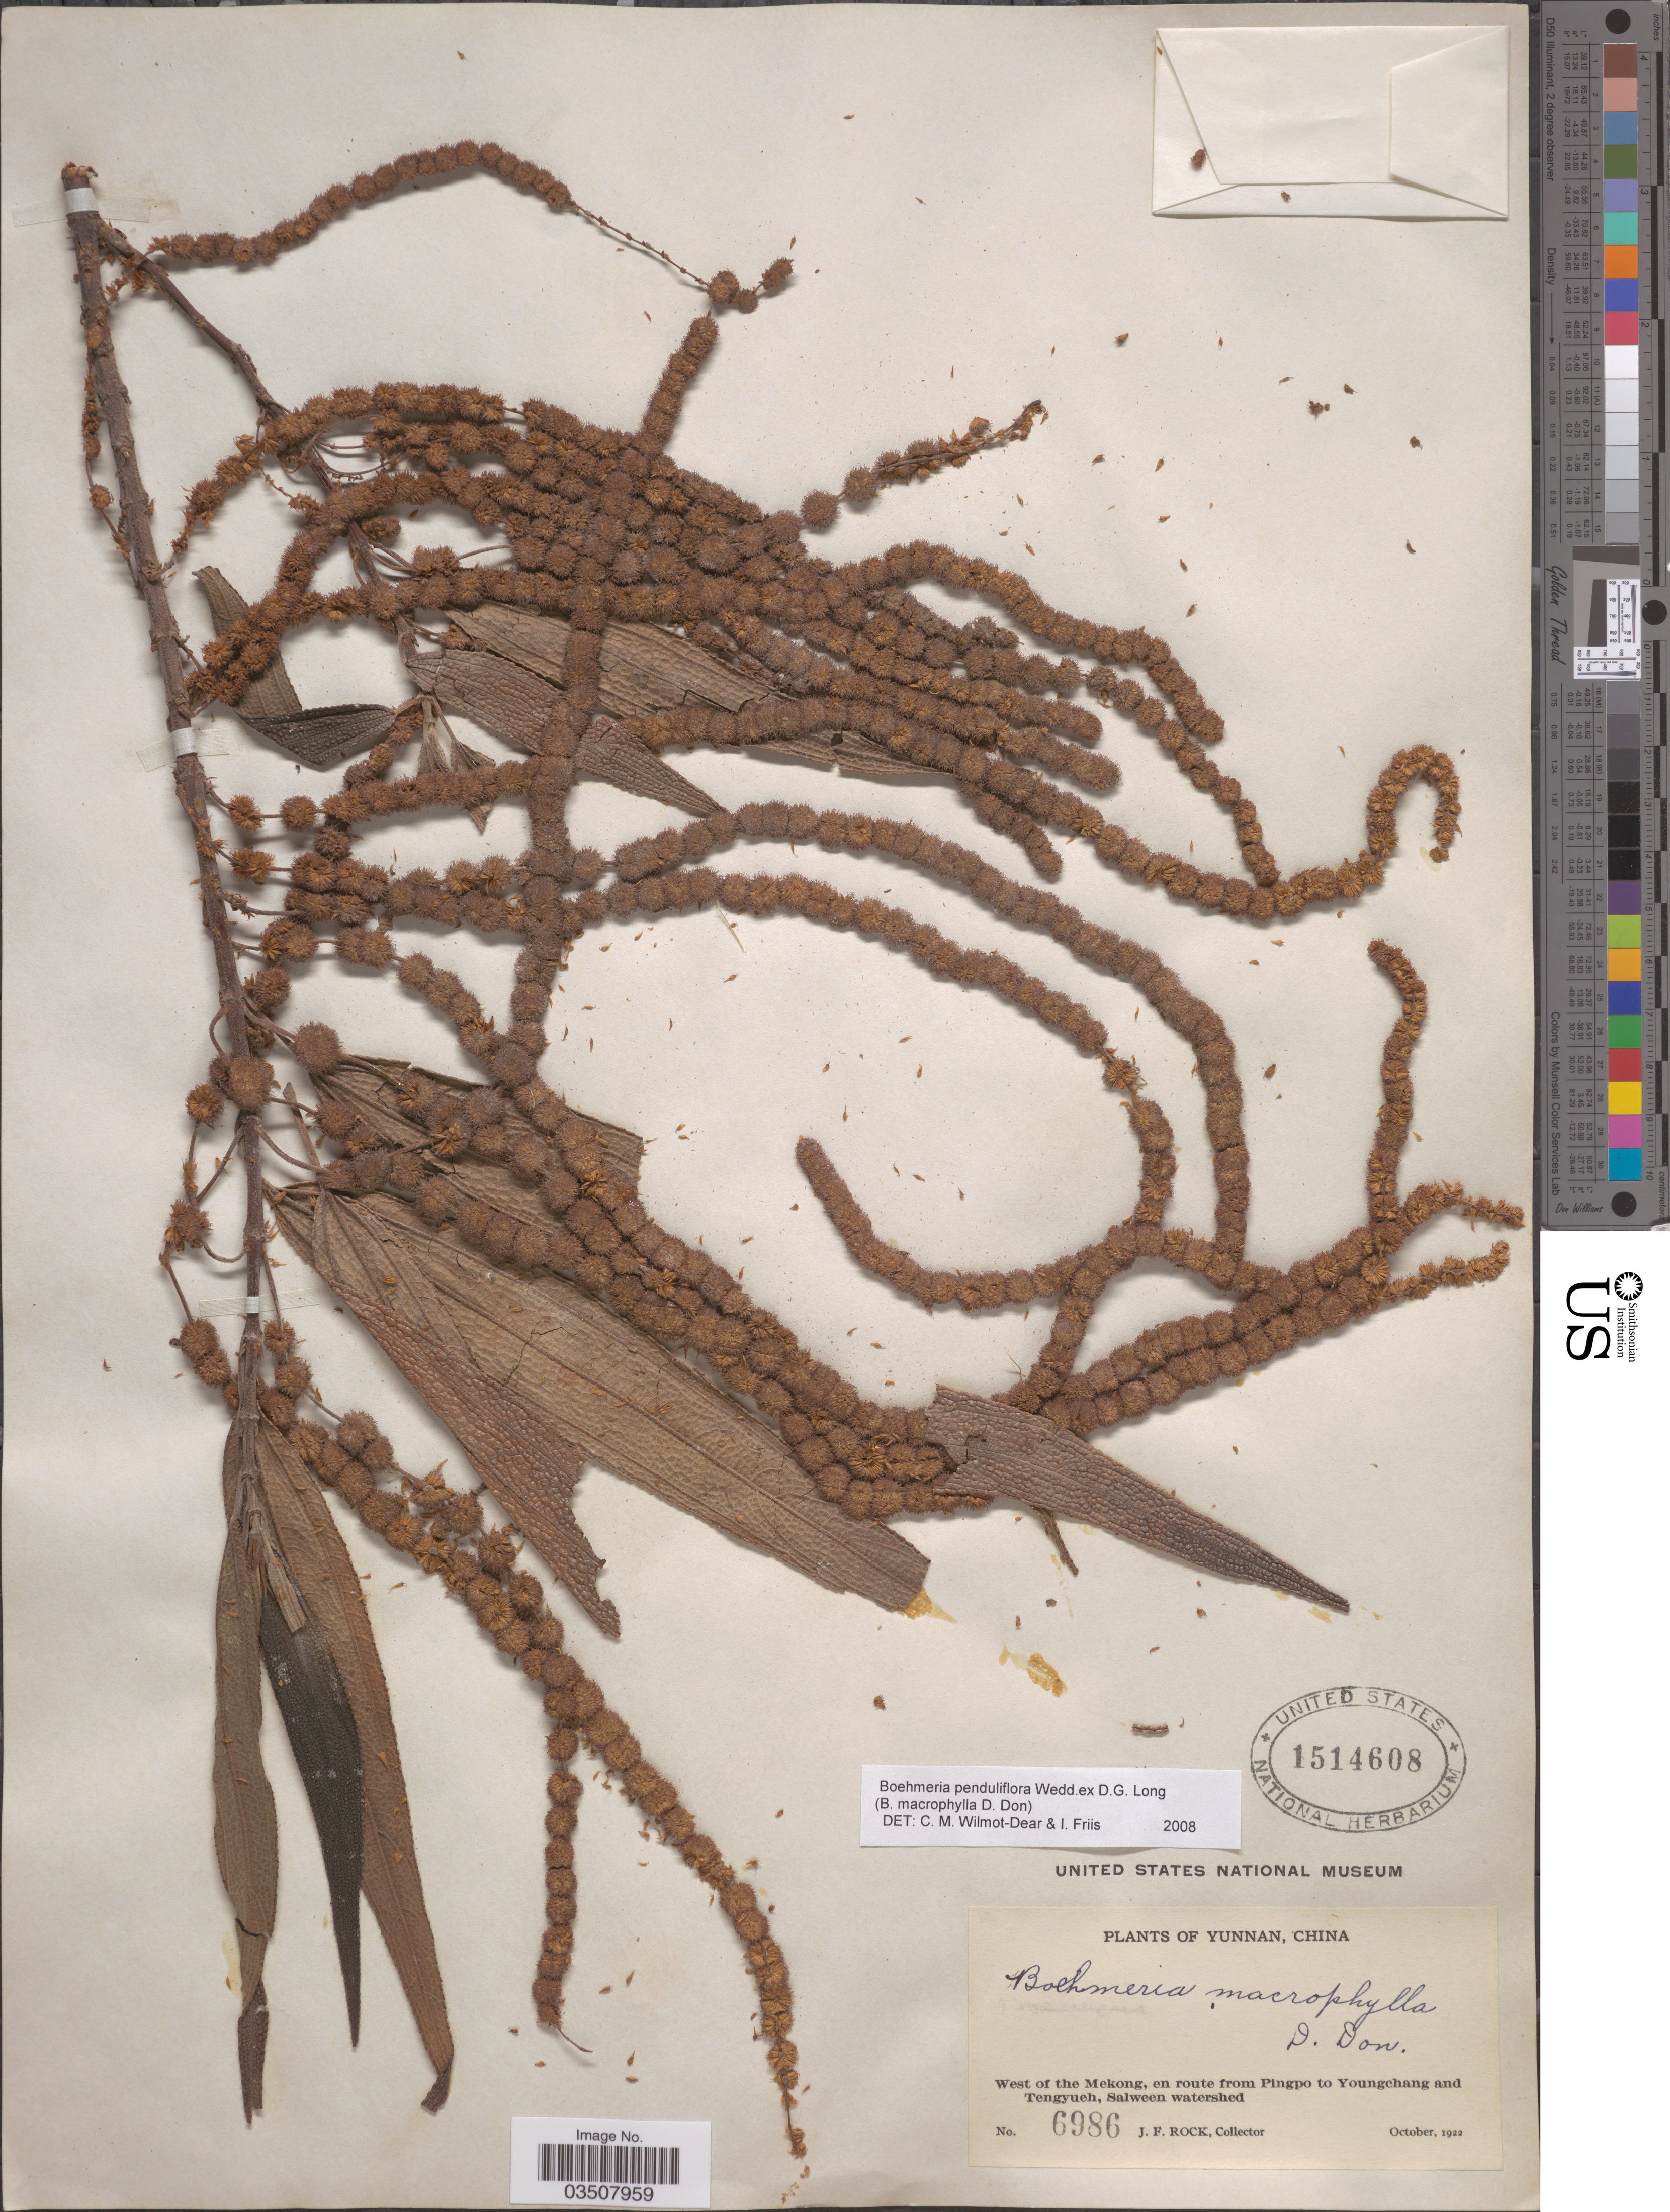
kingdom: Plantae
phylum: Tracheophyta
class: Magnoliopsida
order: Rosales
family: Urticaceae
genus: Boehmeria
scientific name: Boehmeria penduliflora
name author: Wedd. ex D.G. Long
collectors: J. Rock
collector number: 6986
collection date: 1922-10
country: China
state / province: Yunnan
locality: West of the Mekong, en route from Pingpo to Youngchang and Tengyueh, Salween watershed.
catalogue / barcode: US 1514608